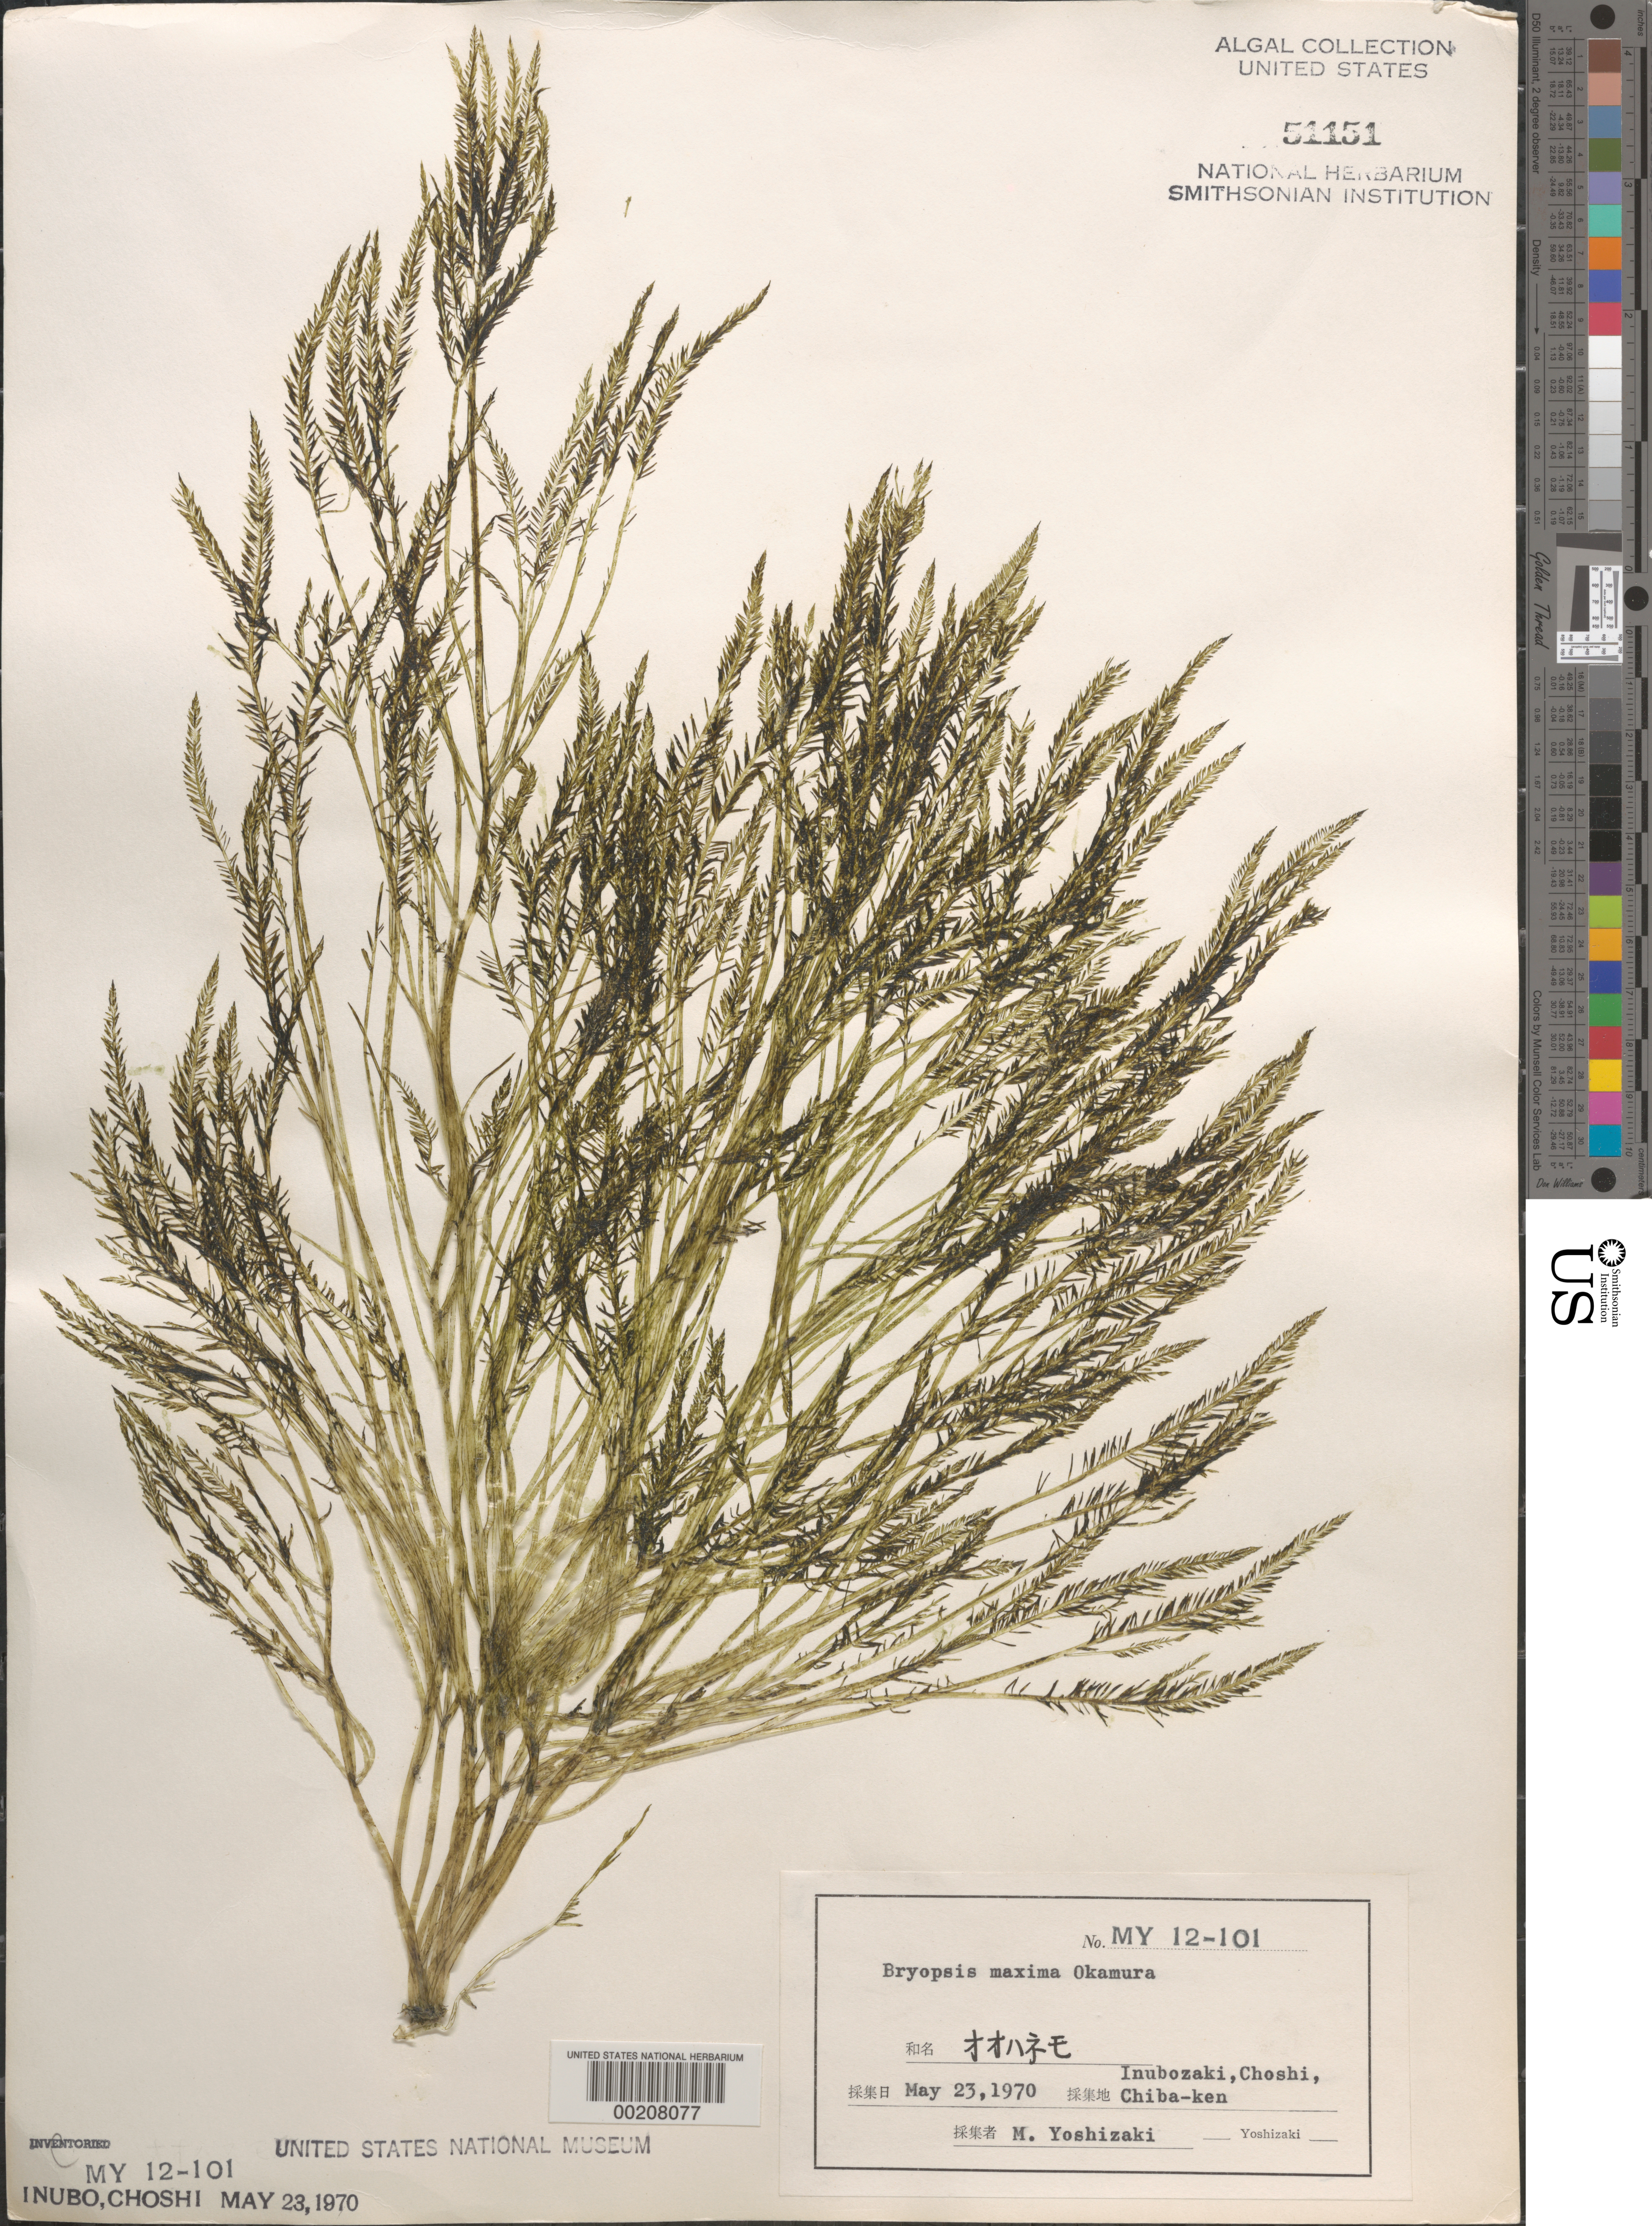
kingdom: Plantae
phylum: Chlorophyta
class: Ulvophyceae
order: Bryopsidales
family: Bryopsidaceae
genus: Bryopsis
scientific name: Bryopsis maxima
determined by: Yoshizaki, M.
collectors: M. Yoshizaki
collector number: Mv 12-101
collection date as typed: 23 May 1970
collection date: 1970-05-23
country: Japan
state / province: Tiba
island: Honshu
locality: Inubozaki, Choshi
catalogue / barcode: US 51151